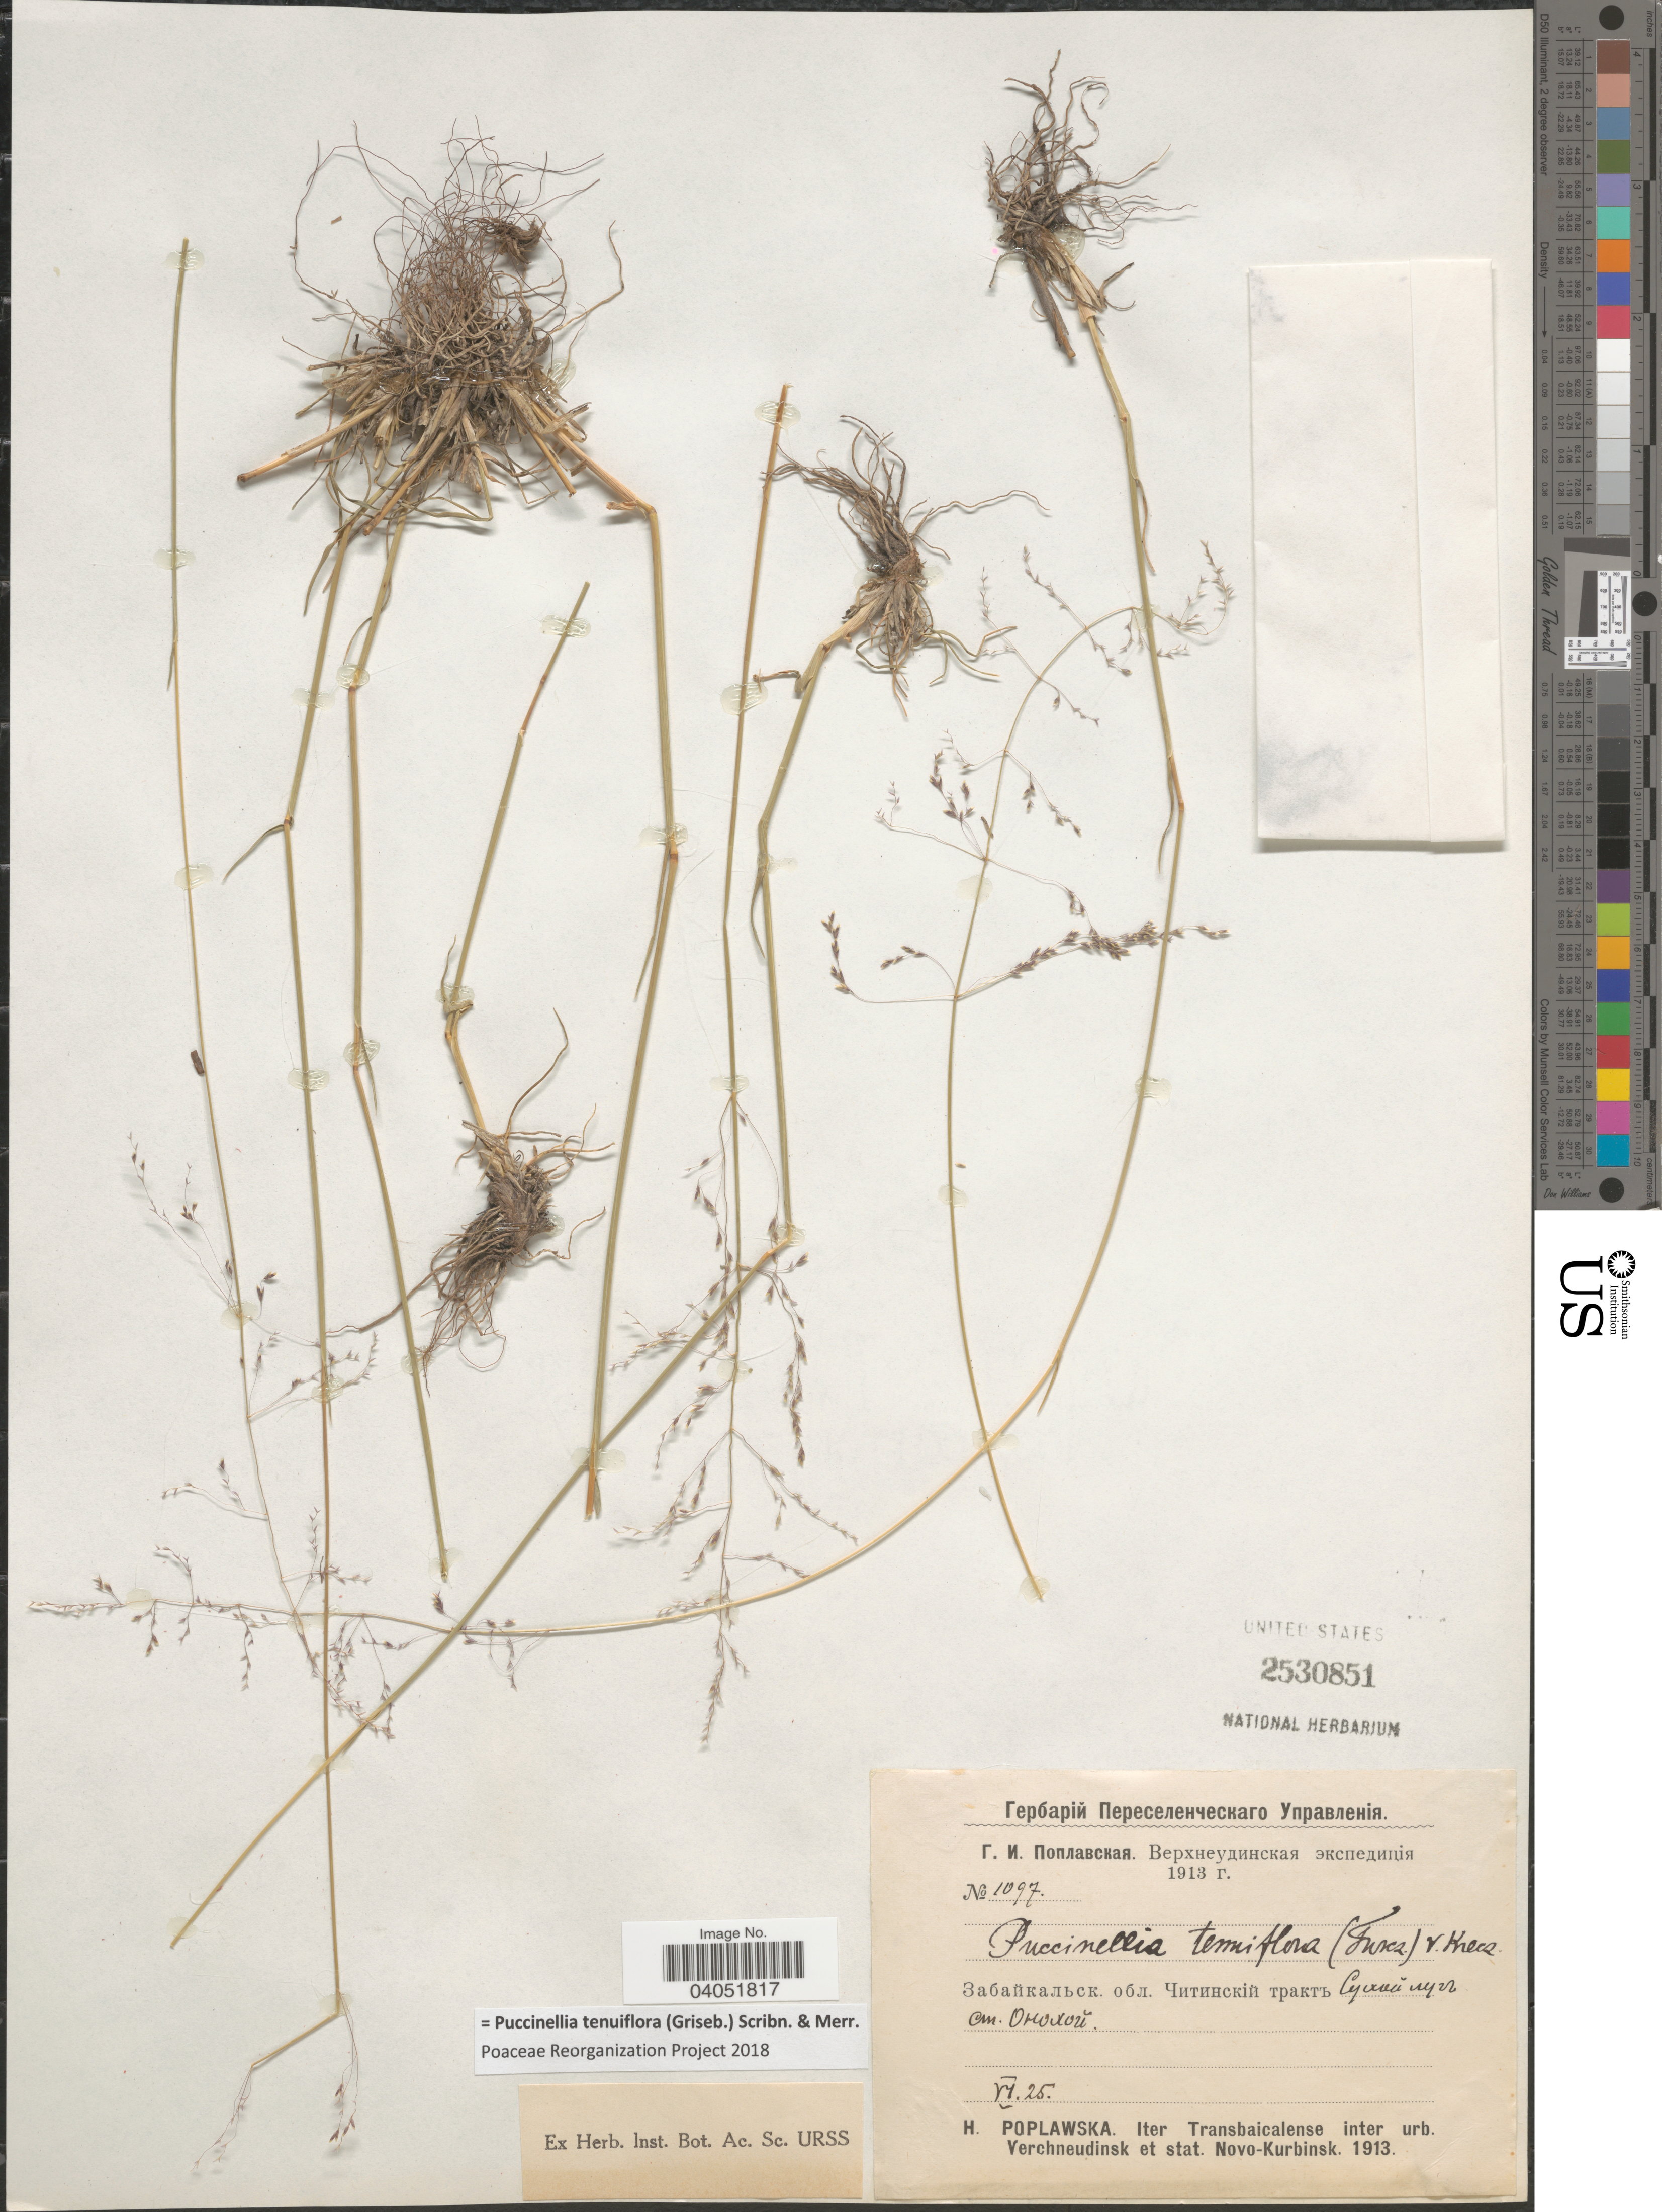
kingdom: Plantae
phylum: Tracheophyta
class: Liliopsida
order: Poales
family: Poaceae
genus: Puccinellia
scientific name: Puccinellia tenuiflora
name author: (Griseb.) Scribn. & Merr.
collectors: H. Poplawska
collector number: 1097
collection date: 1913-06-25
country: Russian Federation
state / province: Buryatia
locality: Iter Transbaicalense inter urb. Verchneudinsk et stat. Novo-Kurbinsk. Railroad Station Onokhoy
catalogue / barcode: US 2530851